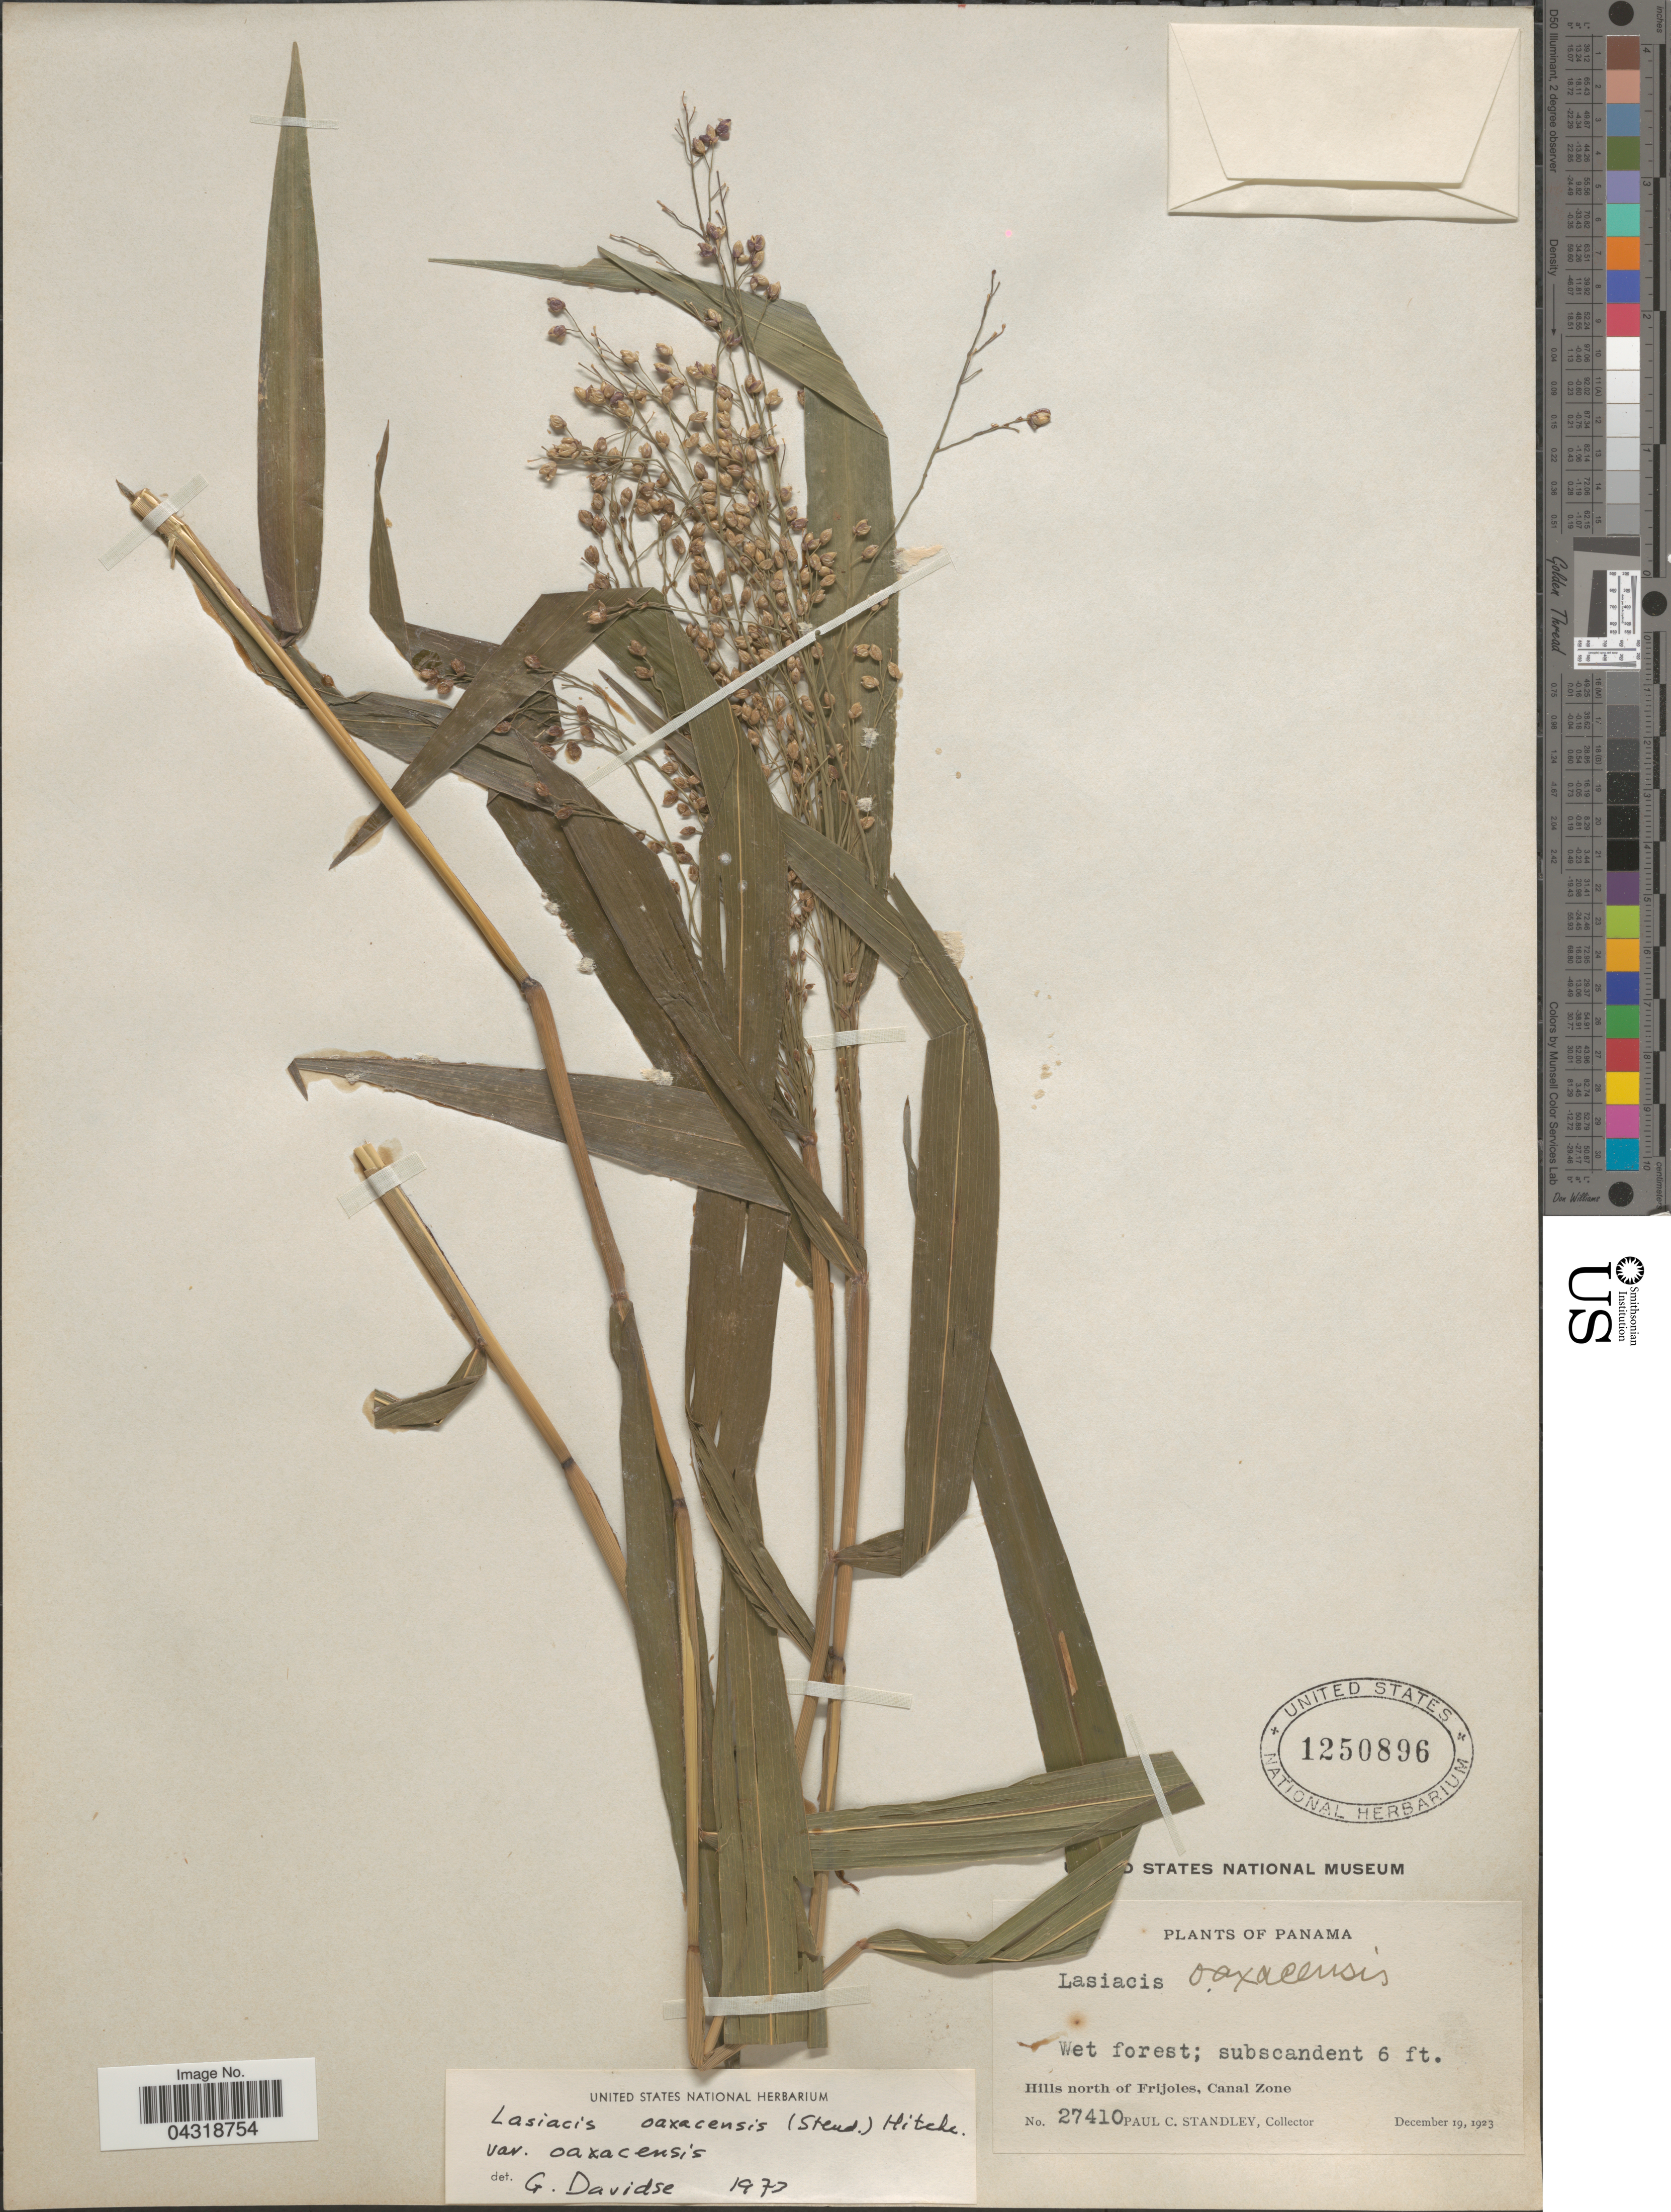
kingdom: Plantae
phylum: Tracheophyta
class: Liliopsida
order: Poales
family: Poaceae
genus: Lasiacis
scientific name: Lasiacis oaxacensis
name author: (Steud.) Hitchc.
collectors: P. C. Standley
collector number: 27410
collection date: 1923-12-19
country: Panama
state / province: Colón / Panamá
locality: Hills north of Frijoles, Canal Zone.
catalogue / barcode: US 1250896